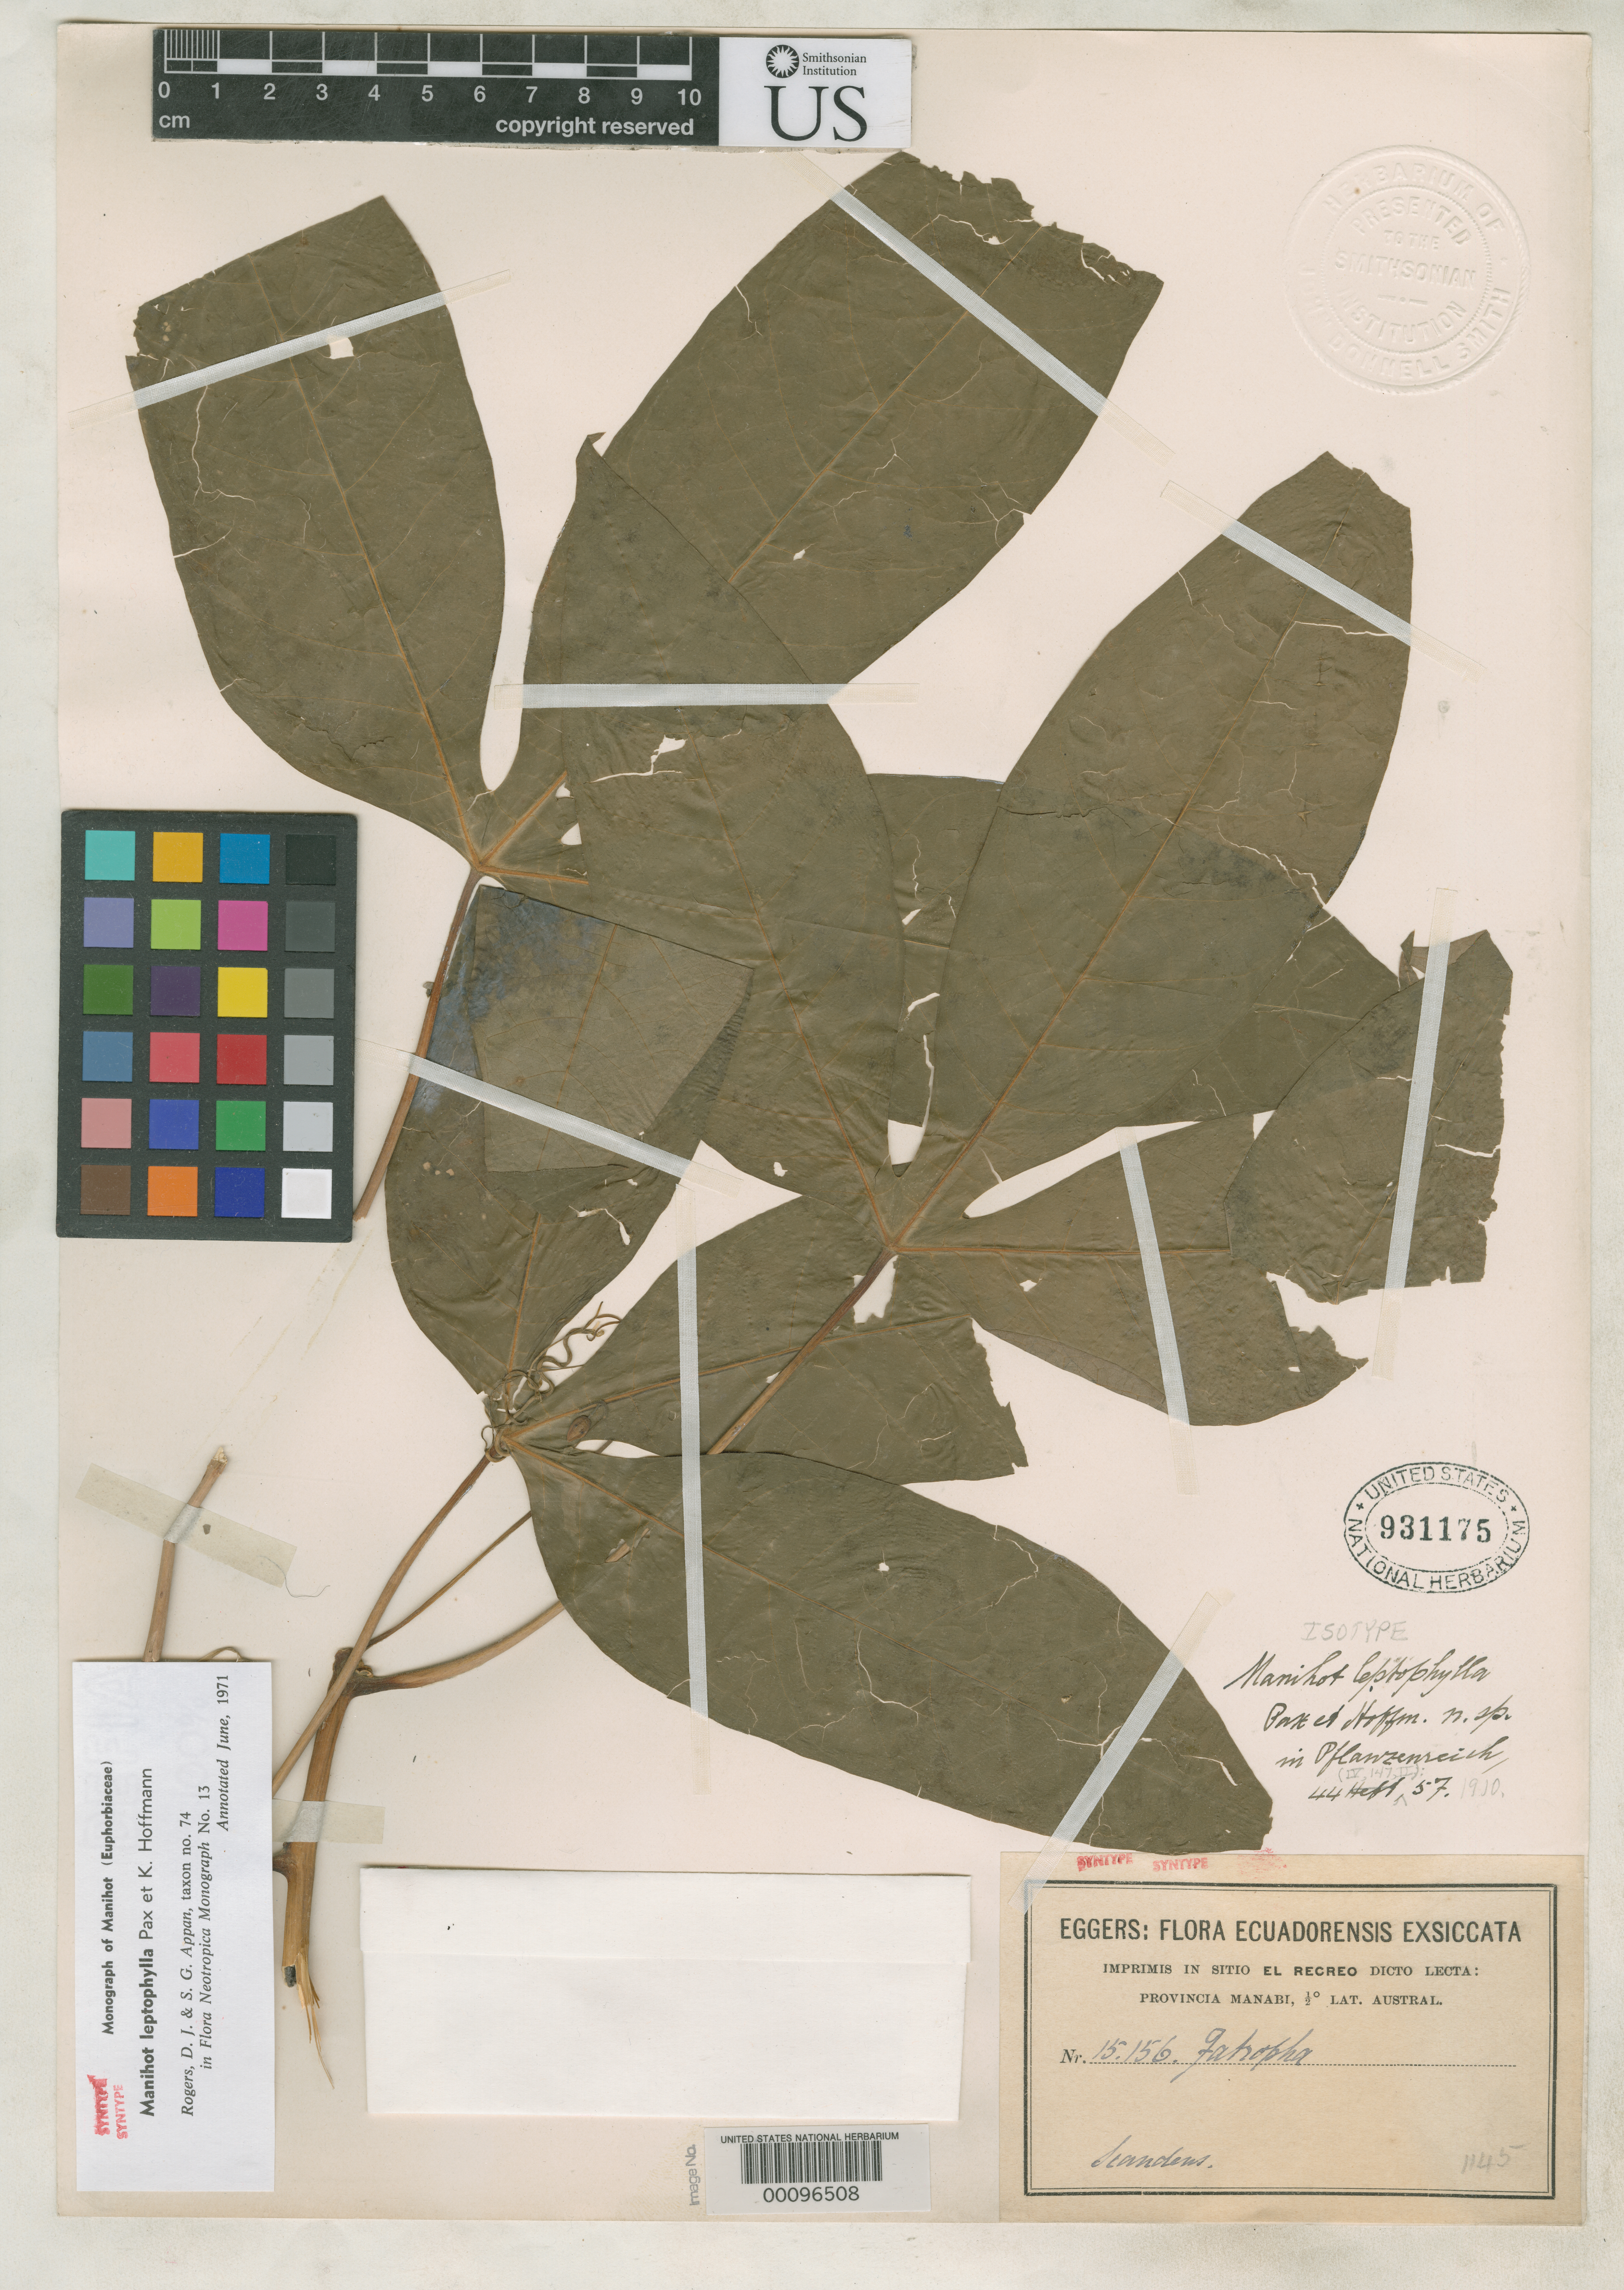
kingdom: Plantae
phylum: Tracheophyta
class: Magnoliopsida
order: Malpighiales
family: Euphorbiaceae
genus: Manihot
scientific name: Manihot leptophylla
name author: Pax in Engl.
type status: Isotype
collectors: H. F. A. von Eggers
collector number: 15156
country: Ecuador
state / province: Manabí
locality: El recreo.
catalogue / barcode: US 931175